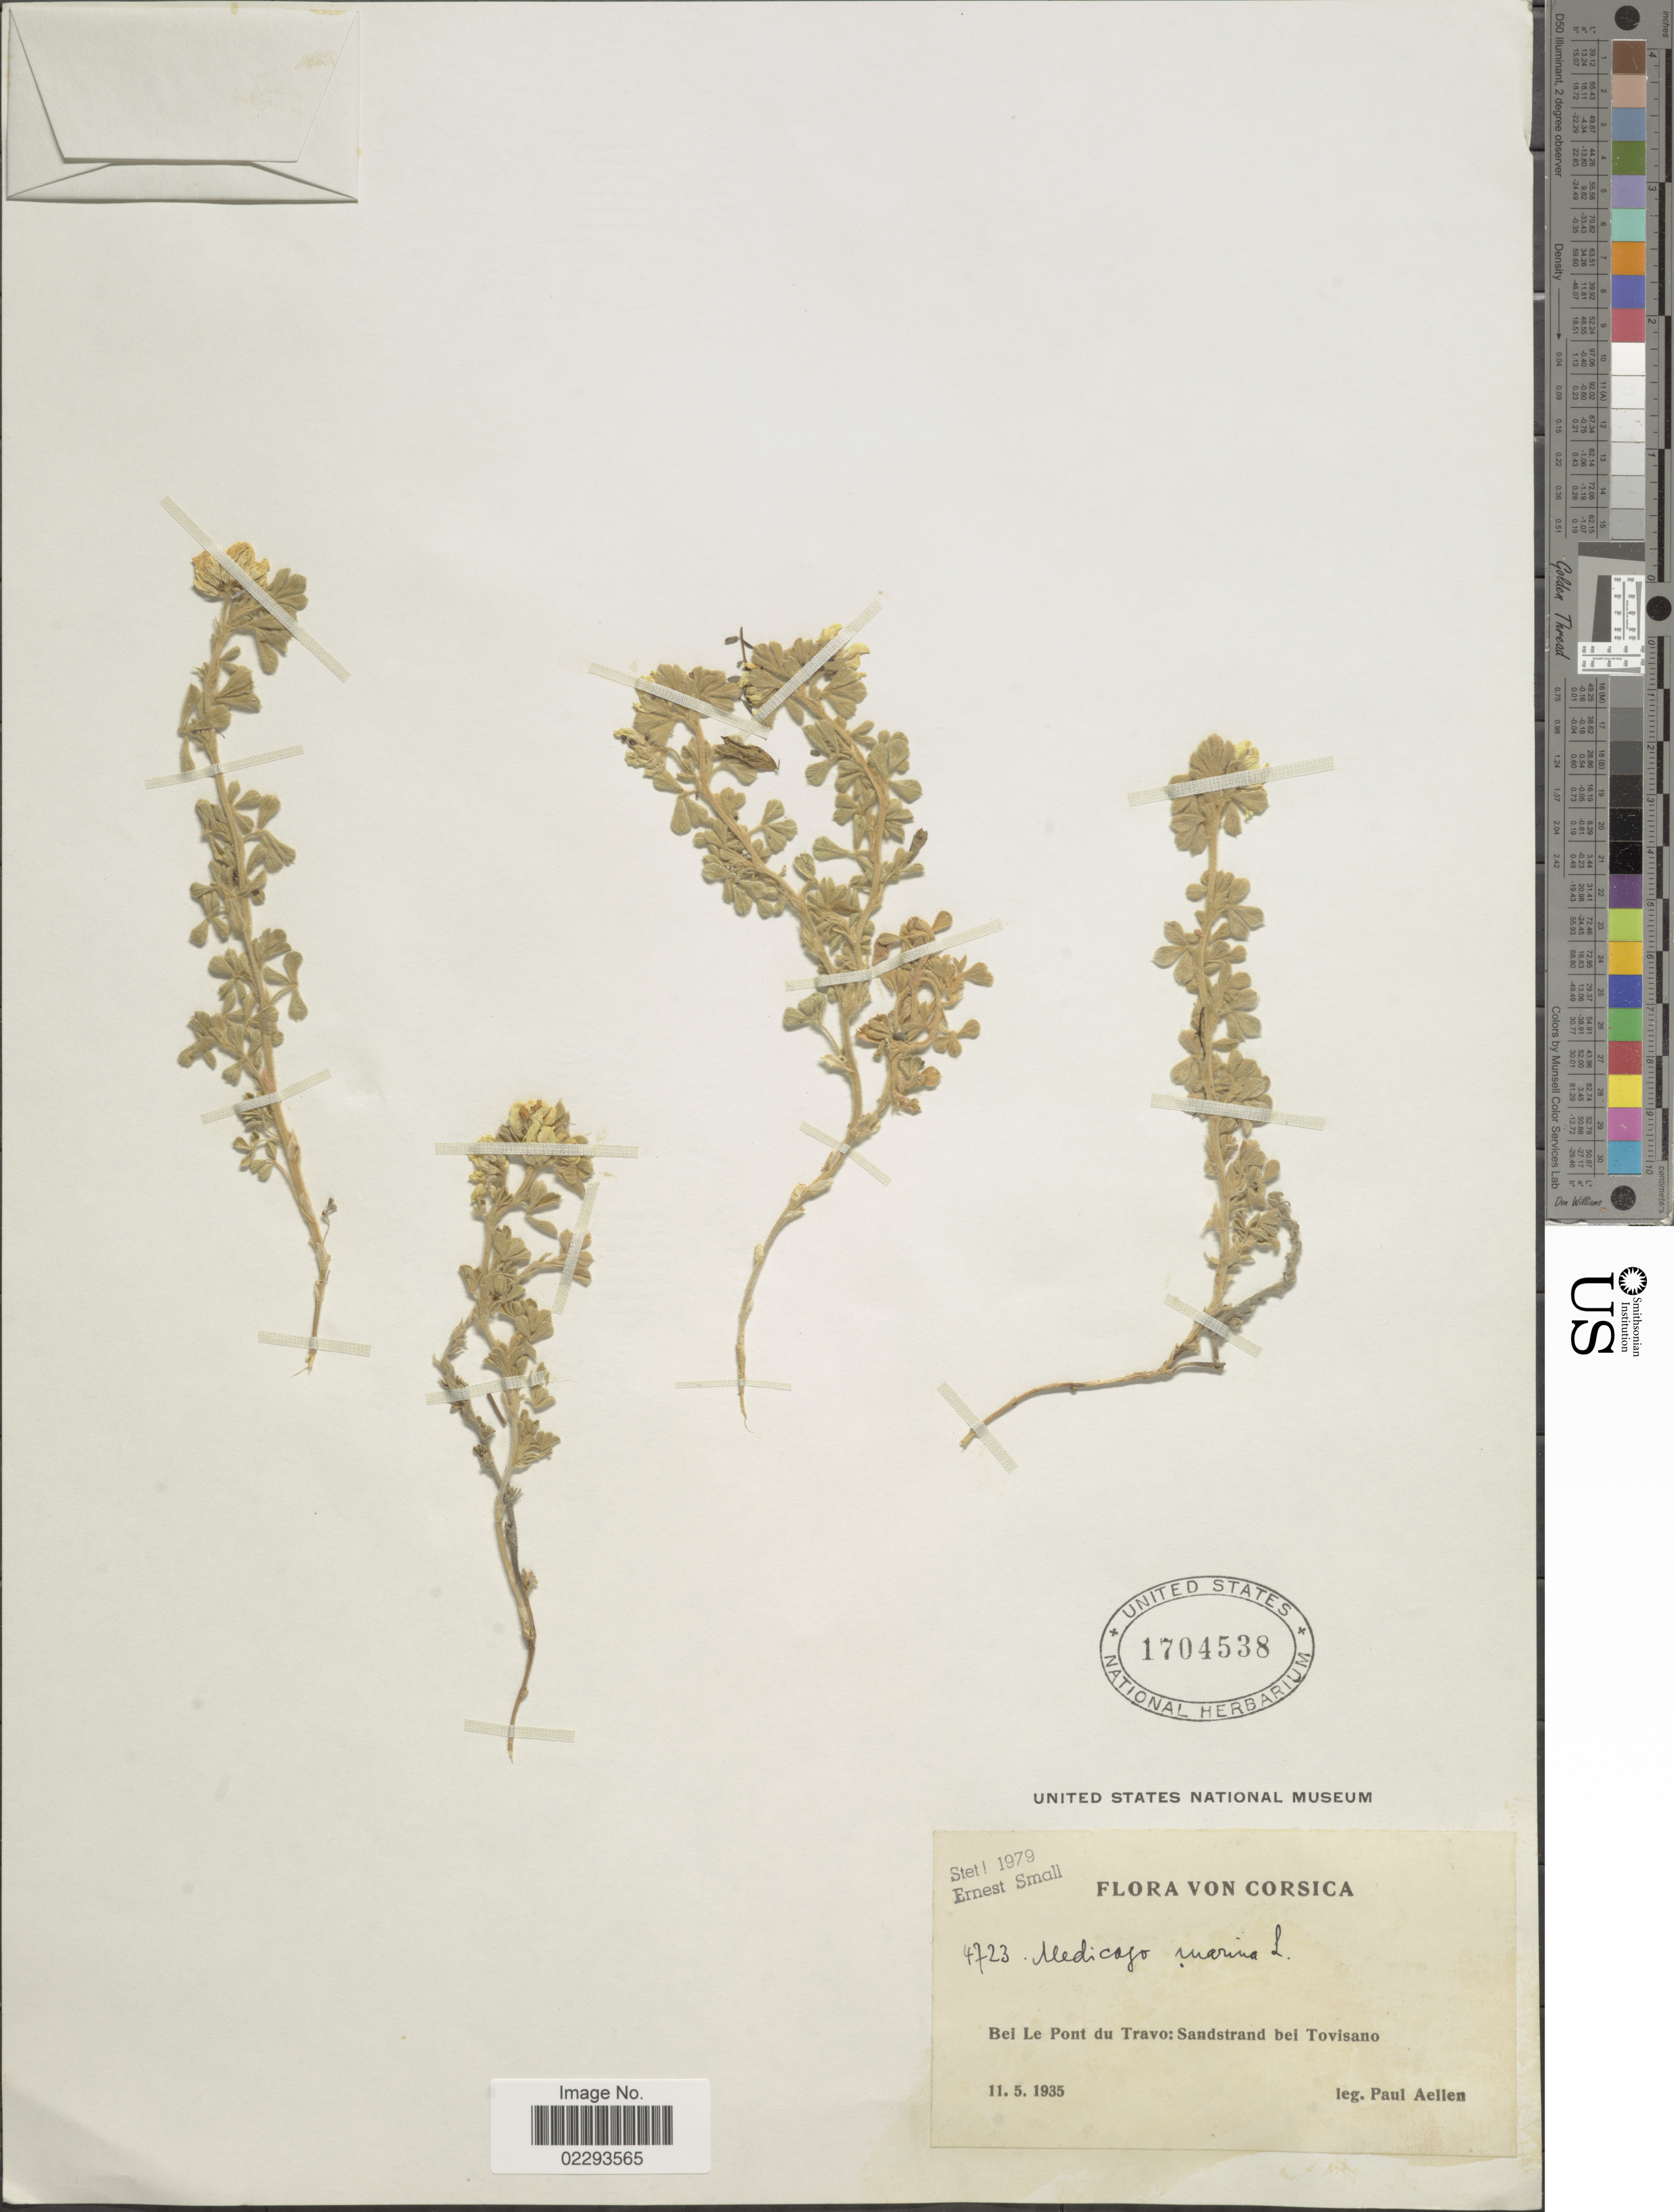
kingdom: Plantae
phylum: Tracheophyta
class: Magnoliopsida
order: Fabales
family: Fabaceae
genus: Medicago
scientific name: Medicago marina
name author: L.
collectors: P. Aellen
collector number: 4723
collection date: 1935-05-11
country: France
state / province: Corsica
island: Corse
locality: Bei Le Pont du Travo: Sandstran bei Trovisano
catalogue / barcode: US 1704538